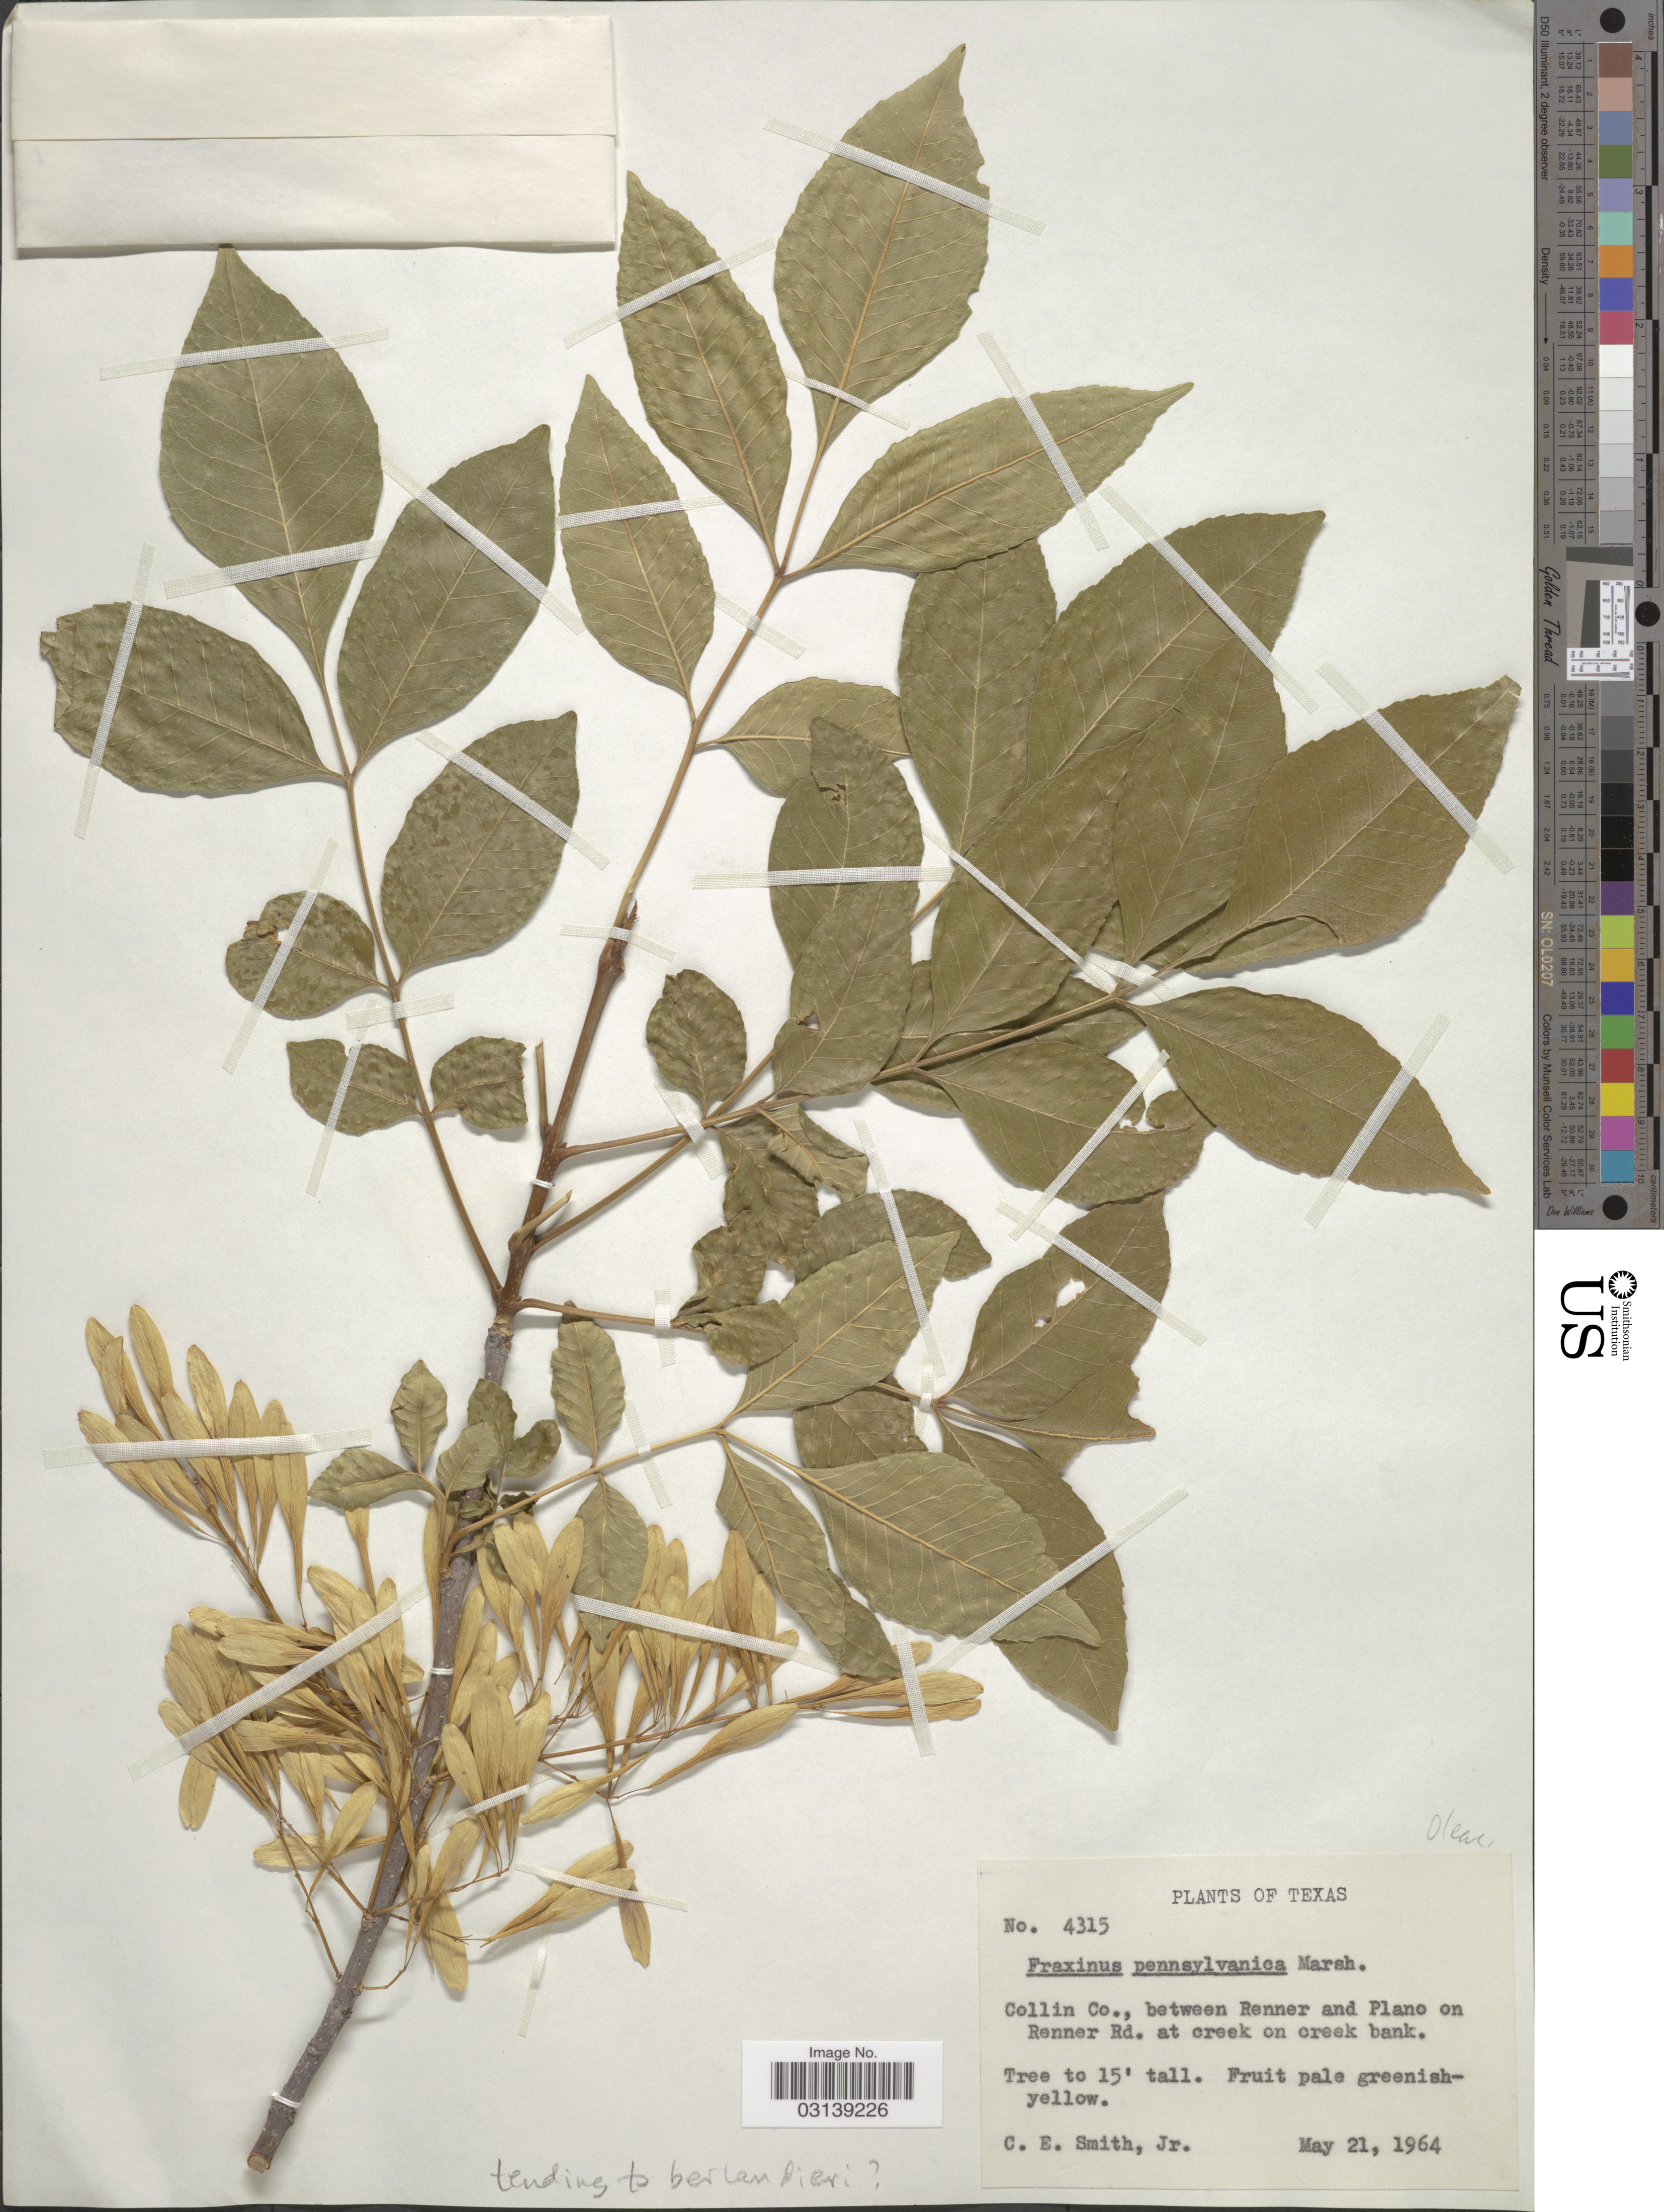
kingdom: Plantae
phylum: Tracheophyta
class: Magnoliopsida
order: Lamiales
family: Oleaceae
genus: Fraxinus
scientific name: Fraxinus pennsylvanica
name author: Marshall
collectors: C. E. Smith Jr.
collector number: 4315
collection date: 1964-05-21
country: United States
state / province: Texas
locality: Collin Co., between Renner and Plano on Renner Rd. at creek on creek bank.